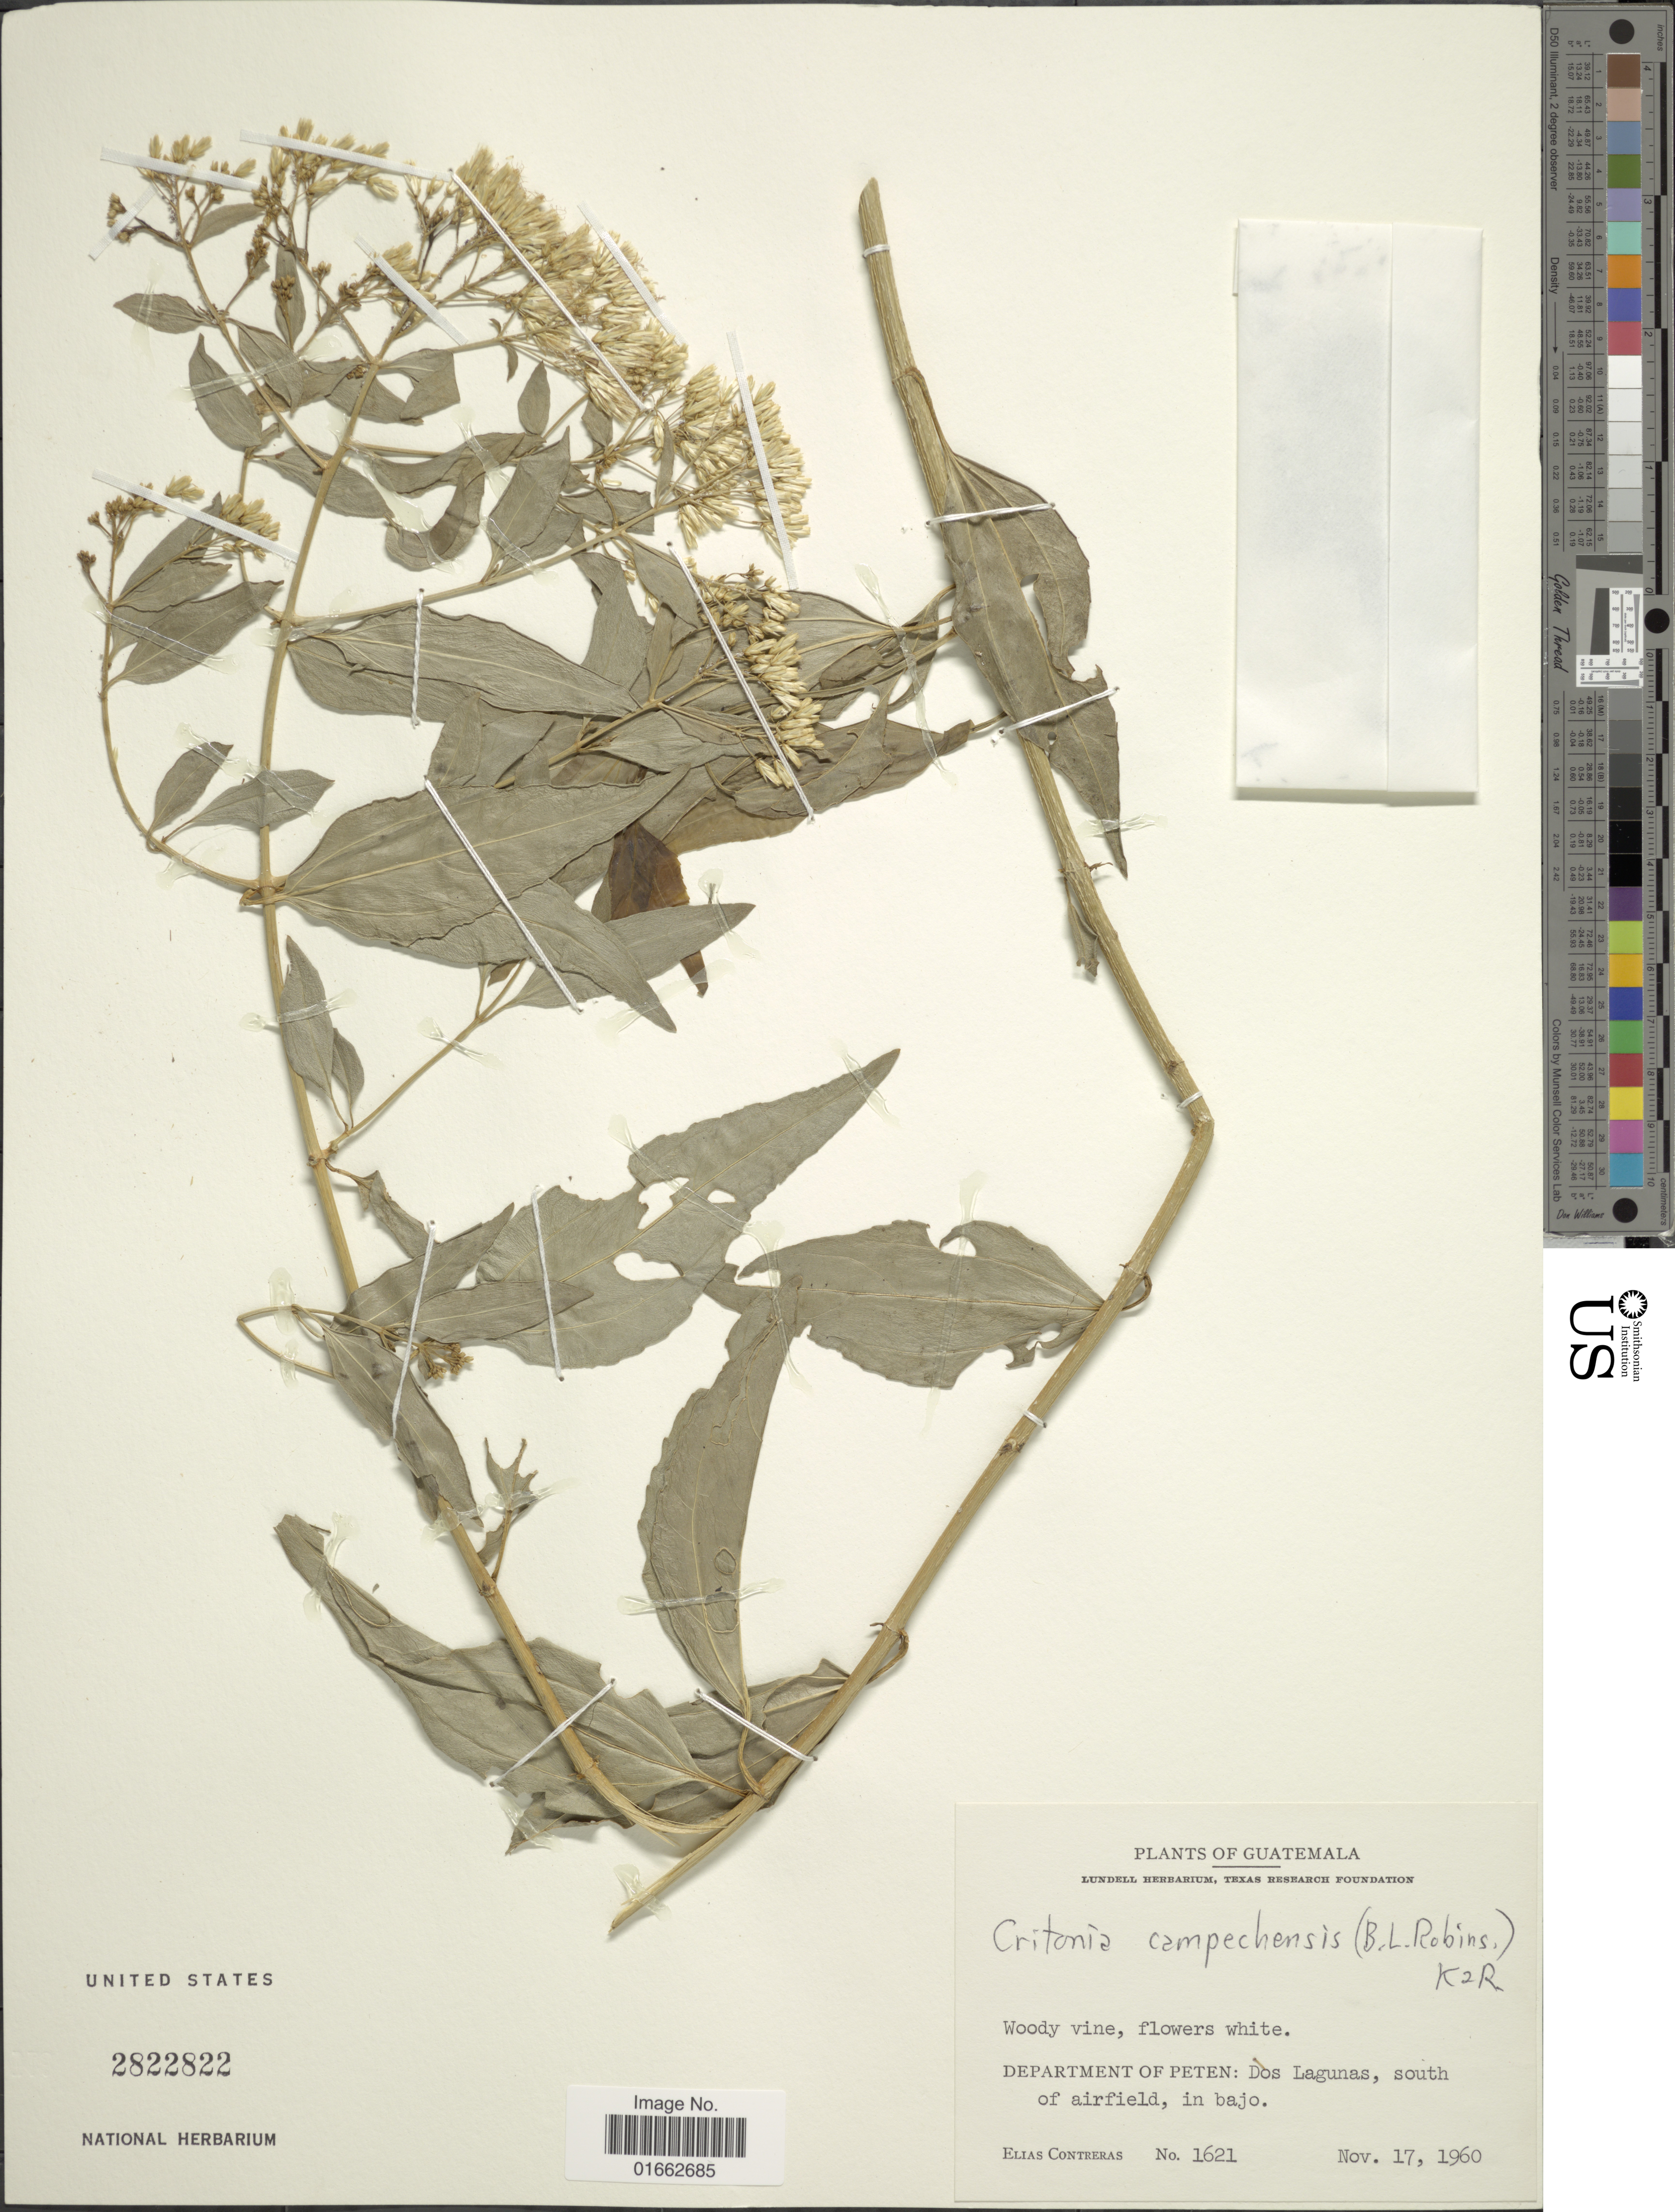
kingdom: Plantae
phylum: Tracheophyta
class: Magnoliopsida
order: Asterales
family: Asteraceae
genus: Critonia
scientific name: Critonia campechensis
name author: (B.L. Rob.) R.M. King & H. Rob.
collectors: E. Conteras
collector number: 1621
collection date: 1960-11-17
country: Guatemala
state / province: El Petén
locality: Dos Lagunas, south of airfield, in bajo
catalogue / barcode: US 2822822